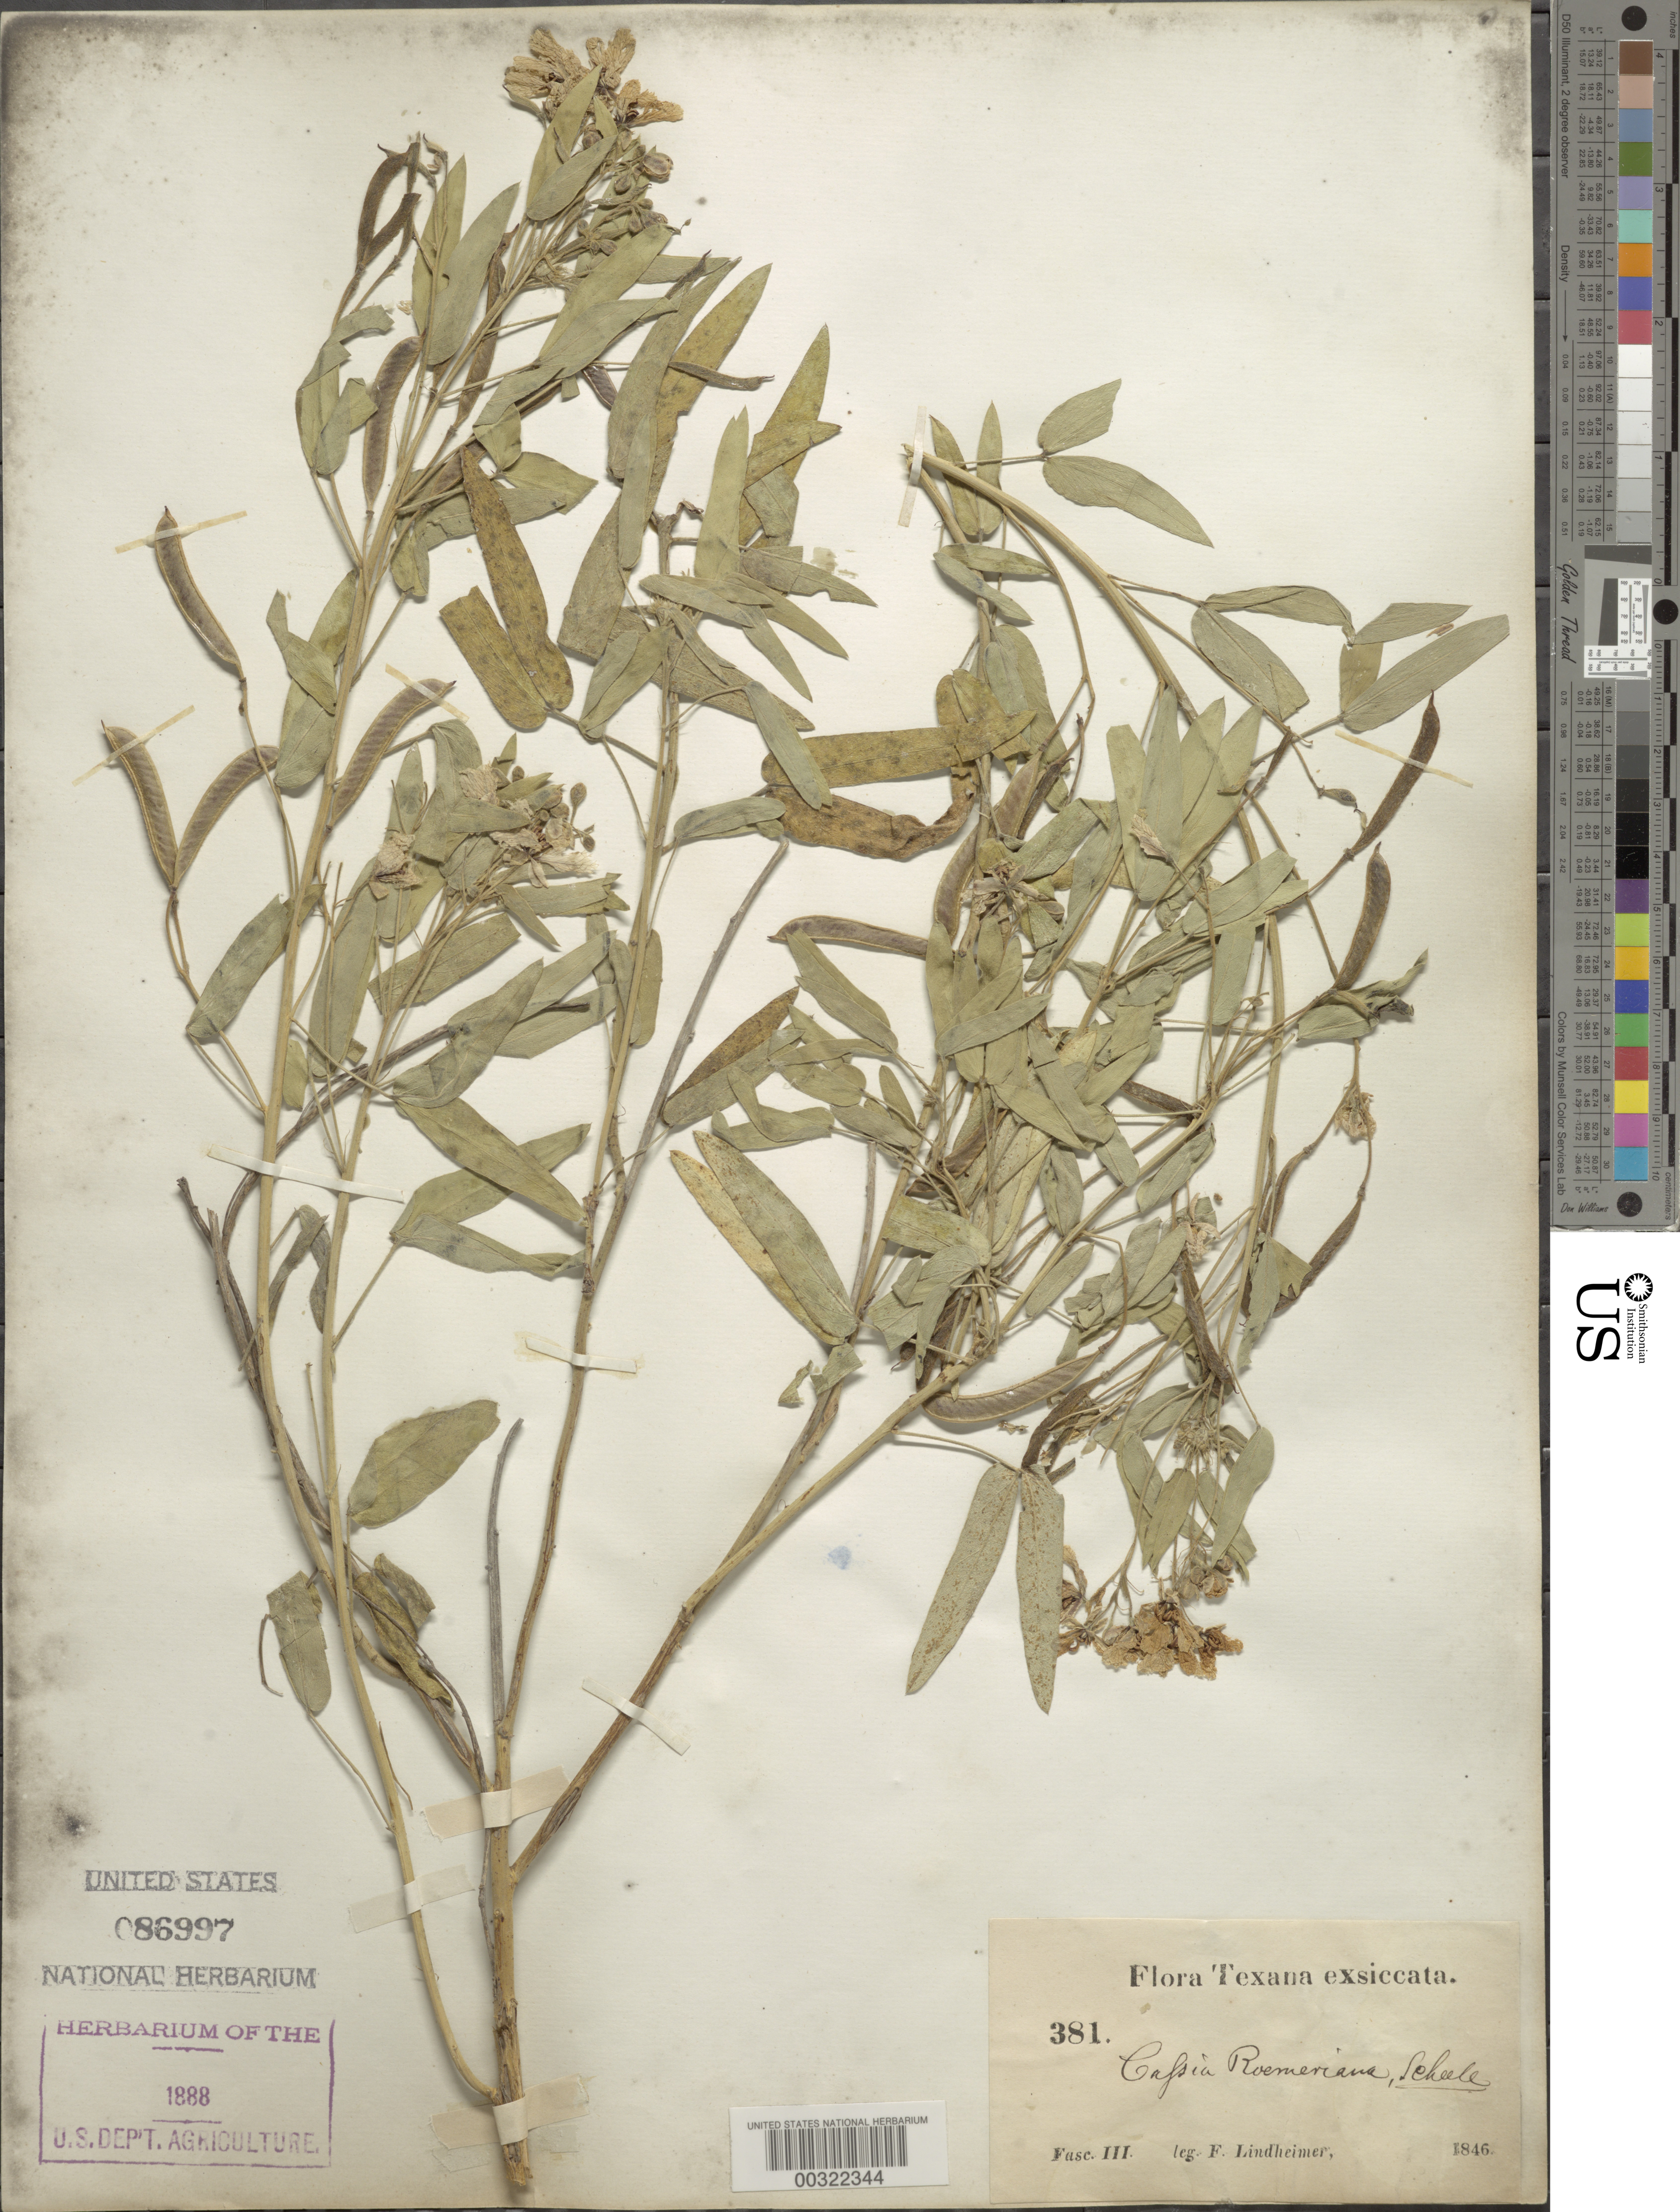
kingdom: Plantae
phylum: Tracheophyta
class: Magnoliopsida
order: Fabales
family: Fabaceae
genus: Senna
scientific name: Senna roemeriana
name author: (Scheele) H.S. Irwin & Barneby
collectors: F. J. Lindheimer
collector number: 381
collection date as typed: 1846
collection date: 1846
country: United States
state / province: Texas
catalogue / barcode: US 86997